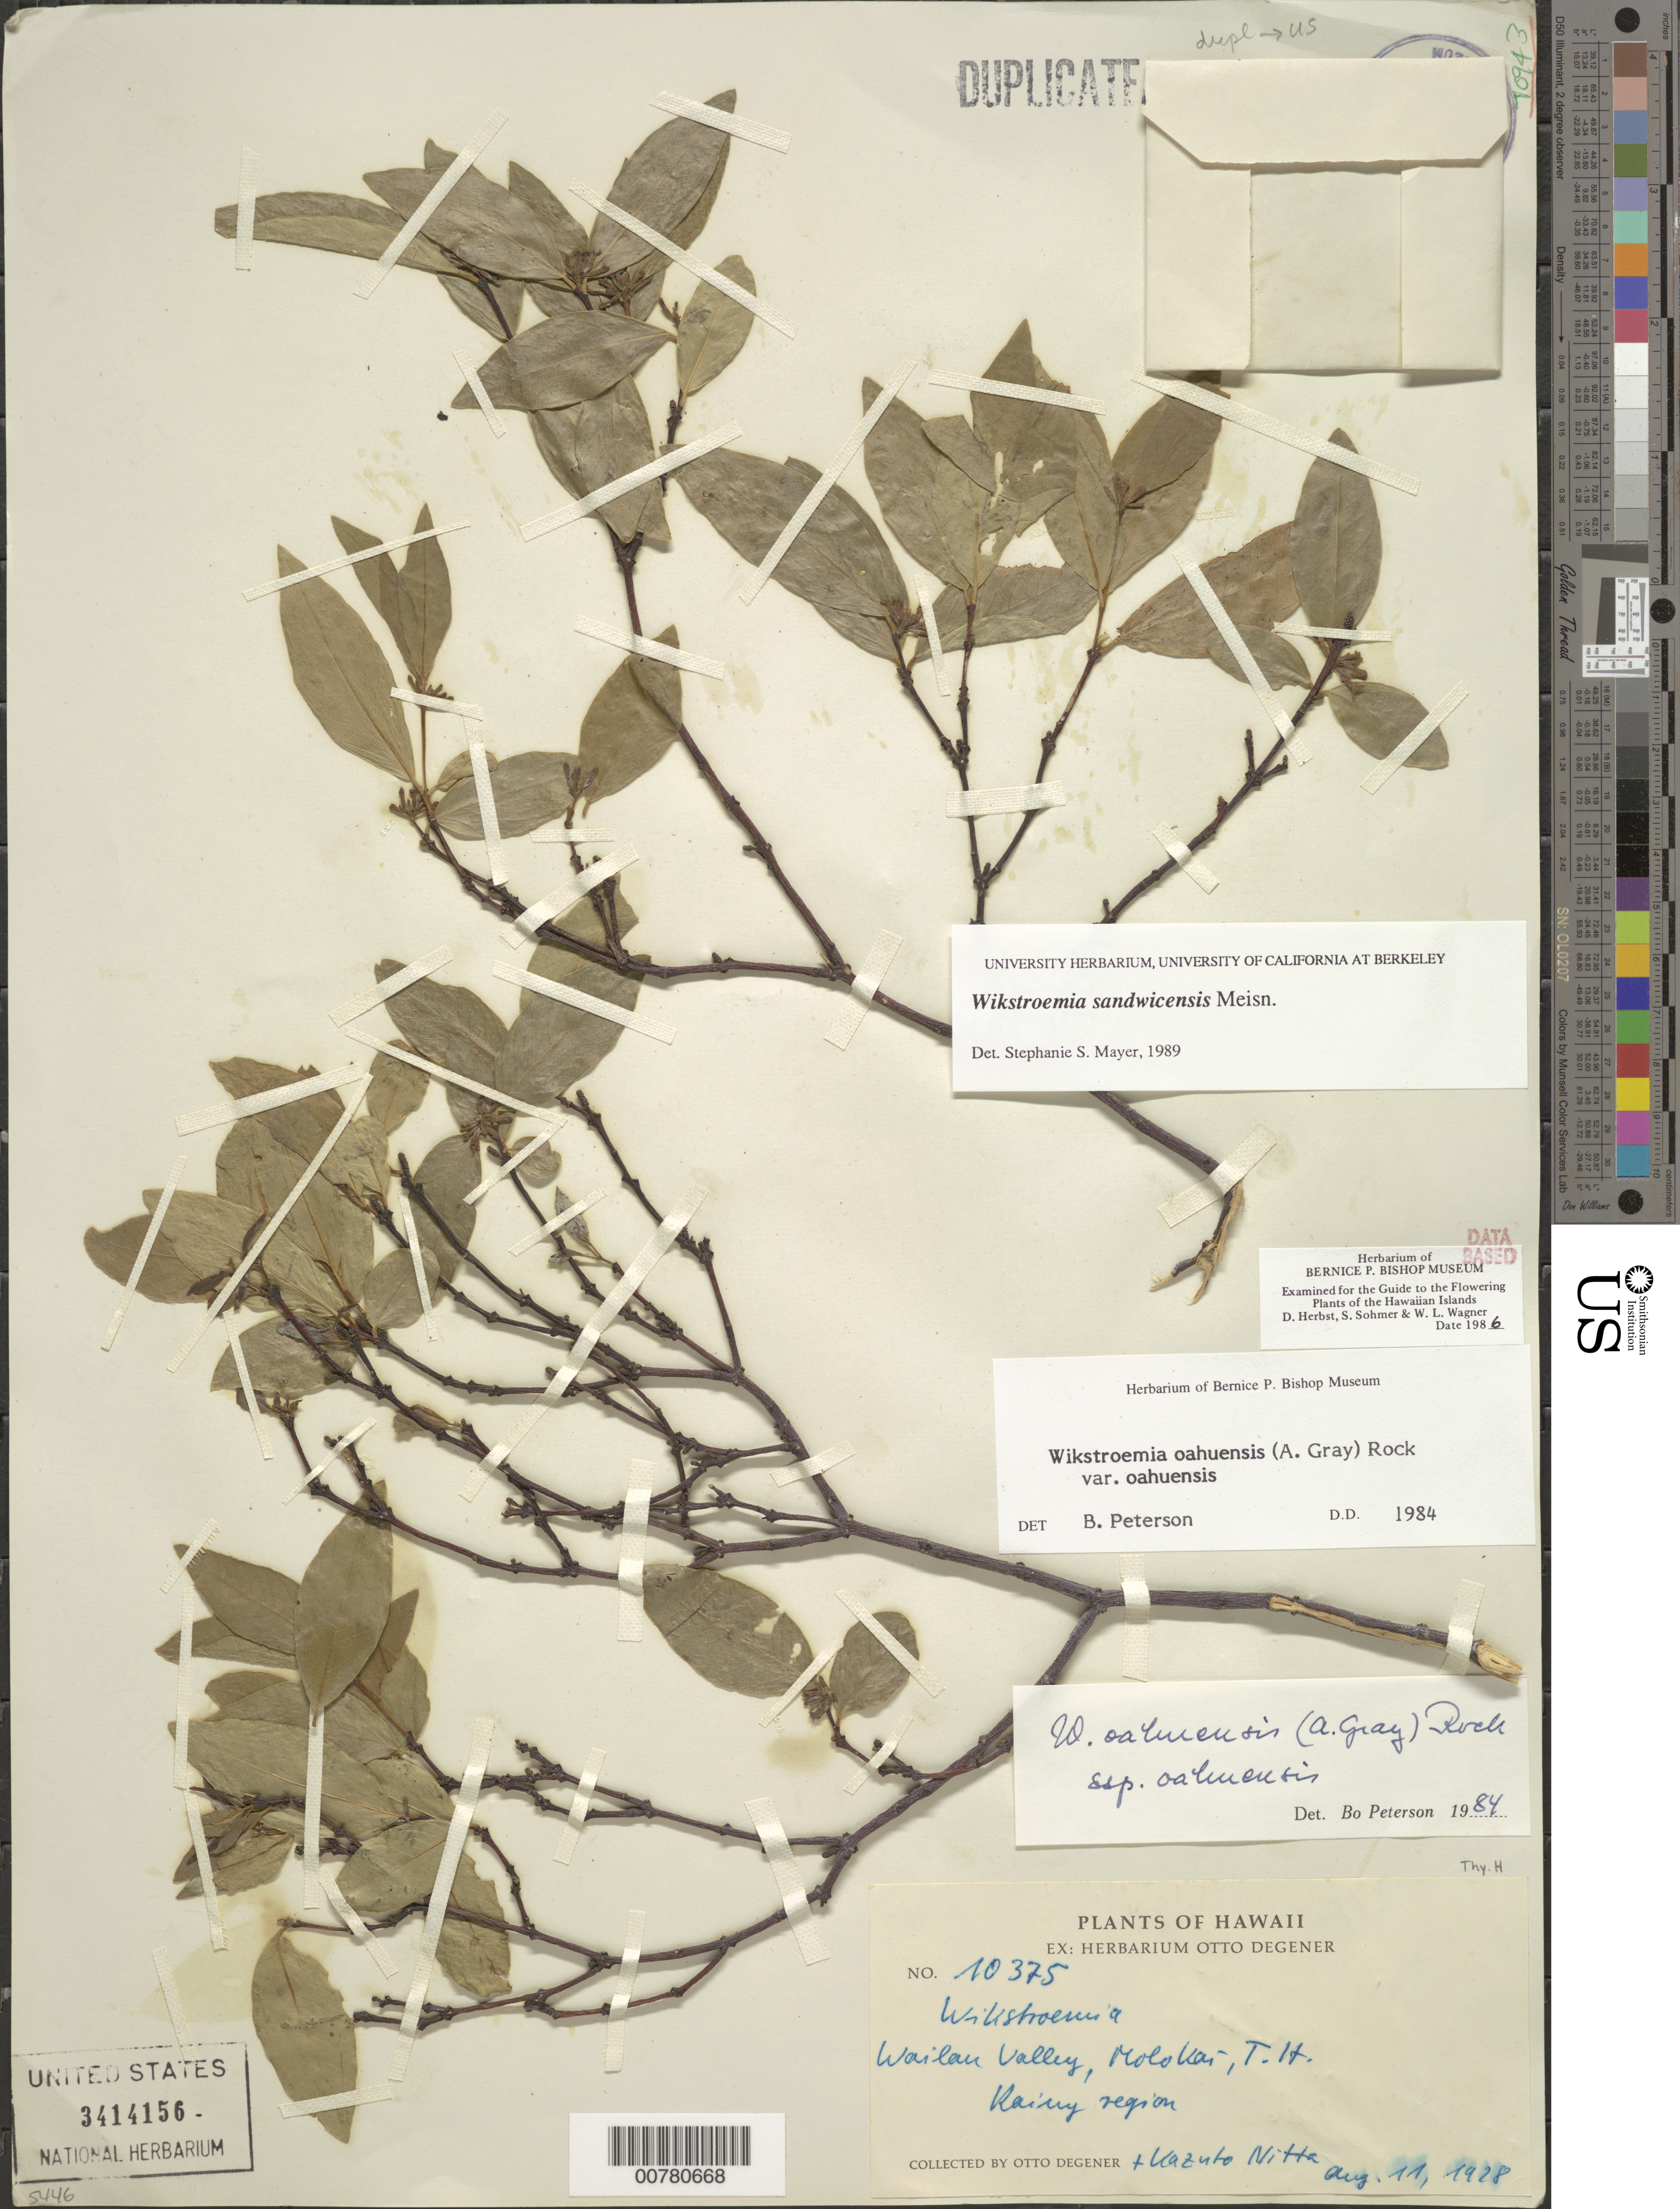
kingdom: Plantae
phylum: Tracheophyta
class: Magnoliopsida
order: Malvales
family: Thymelaeaceae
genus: Wikstroemia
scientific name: Wikstroemia oahuensis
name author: (A. Gray) Rock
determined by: Mayer, S. S.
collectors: O. Degener & Y. Nitta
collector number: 10375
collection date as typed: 11 Aug 1928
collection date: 1928-08-11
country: United States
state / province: Hawaii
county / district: Maui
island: Moloka'i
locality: Wailau Valley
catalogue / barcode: US 3414156